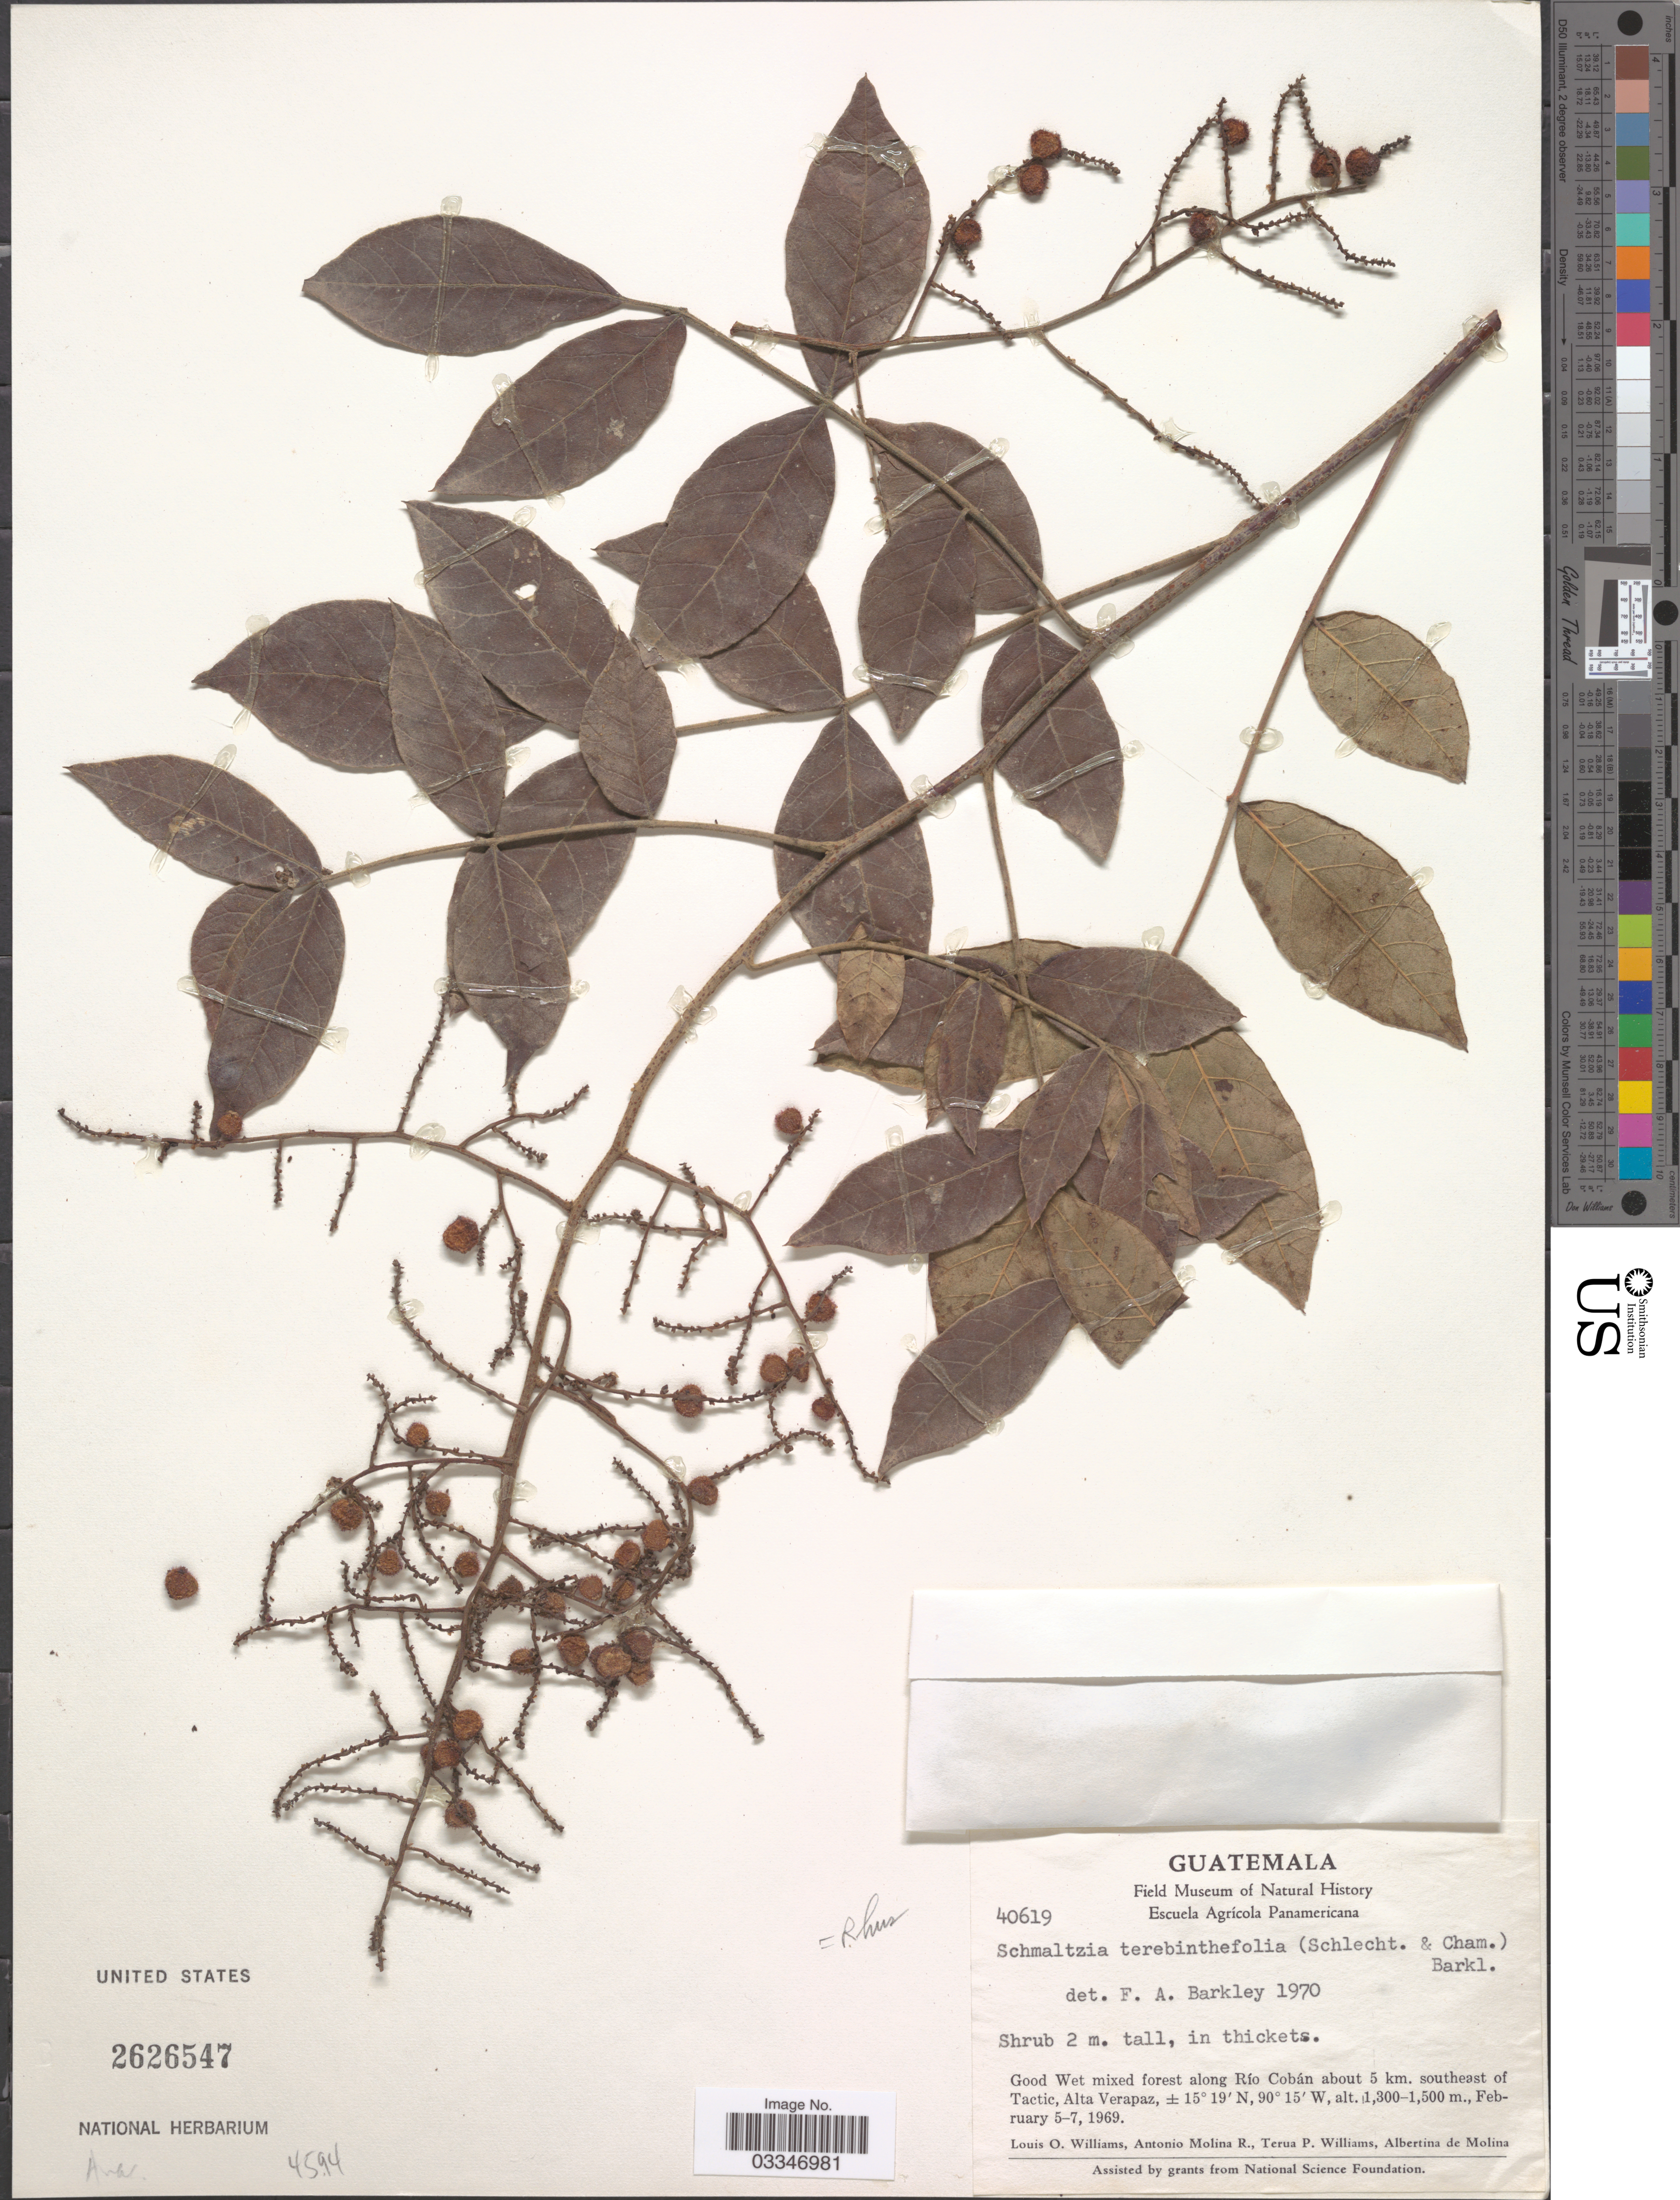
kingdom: Plantae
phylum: Tracheophyta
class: Magnoliopsida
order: Sapindales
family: Anacardiaceae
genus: Rhus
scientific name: Rhus terebinthifolia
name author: Schltdl. & Cham.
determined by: Mitchell, John D.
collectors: L. O. Williams, A. Molina R., T. Williams & A. R. Molina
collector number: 40619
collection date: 1969-02-05/1969-02-07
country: Guatemala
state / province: Alta Verapaz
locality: Good Wet mixed forest along Río Cobán about 5 km. southeast of Tactic.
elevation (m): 1300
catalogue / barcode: US 2626547